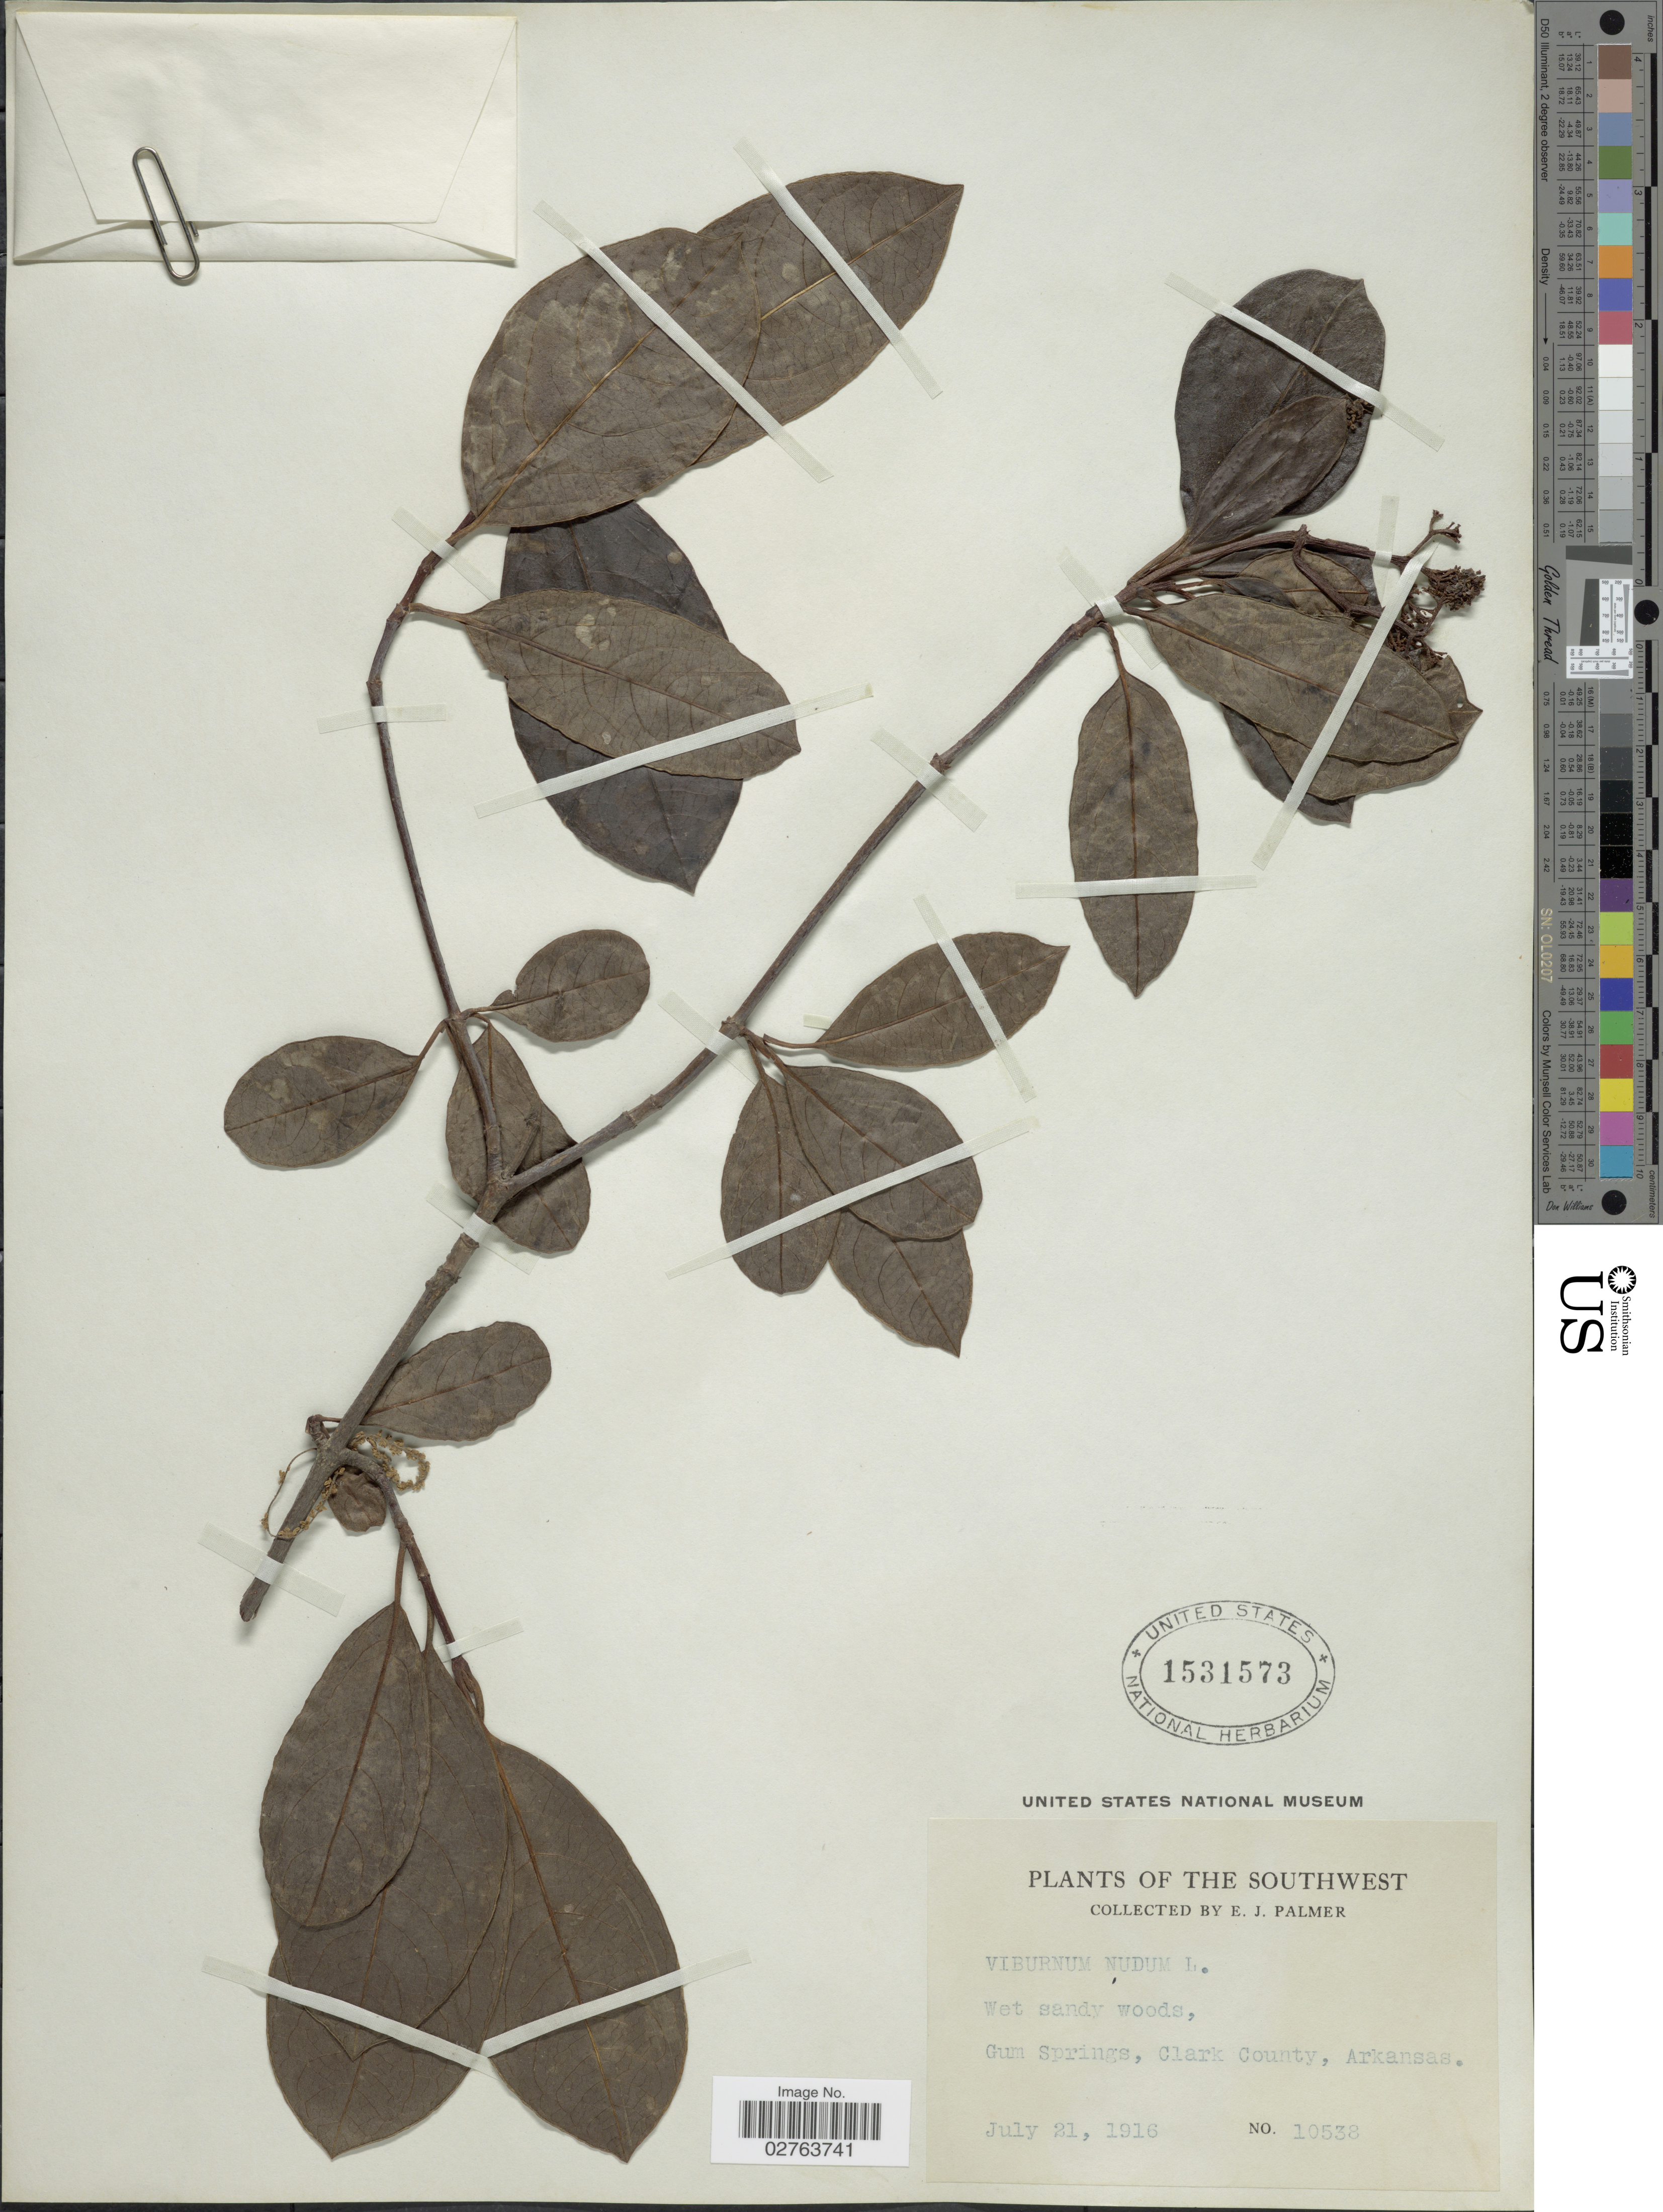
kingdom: Plantae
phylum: Tracheophyta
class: Magnoliopsida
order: Dipsacales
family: Viburnaceae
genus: Viburnum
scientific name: Viburnum nudum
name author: L.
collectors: E. J. Palmer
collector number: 10538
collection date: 1916-07-21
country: United States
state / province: Arkansas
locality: The Southwest. Gum Springs, Clark County.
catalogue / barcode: US 1531573